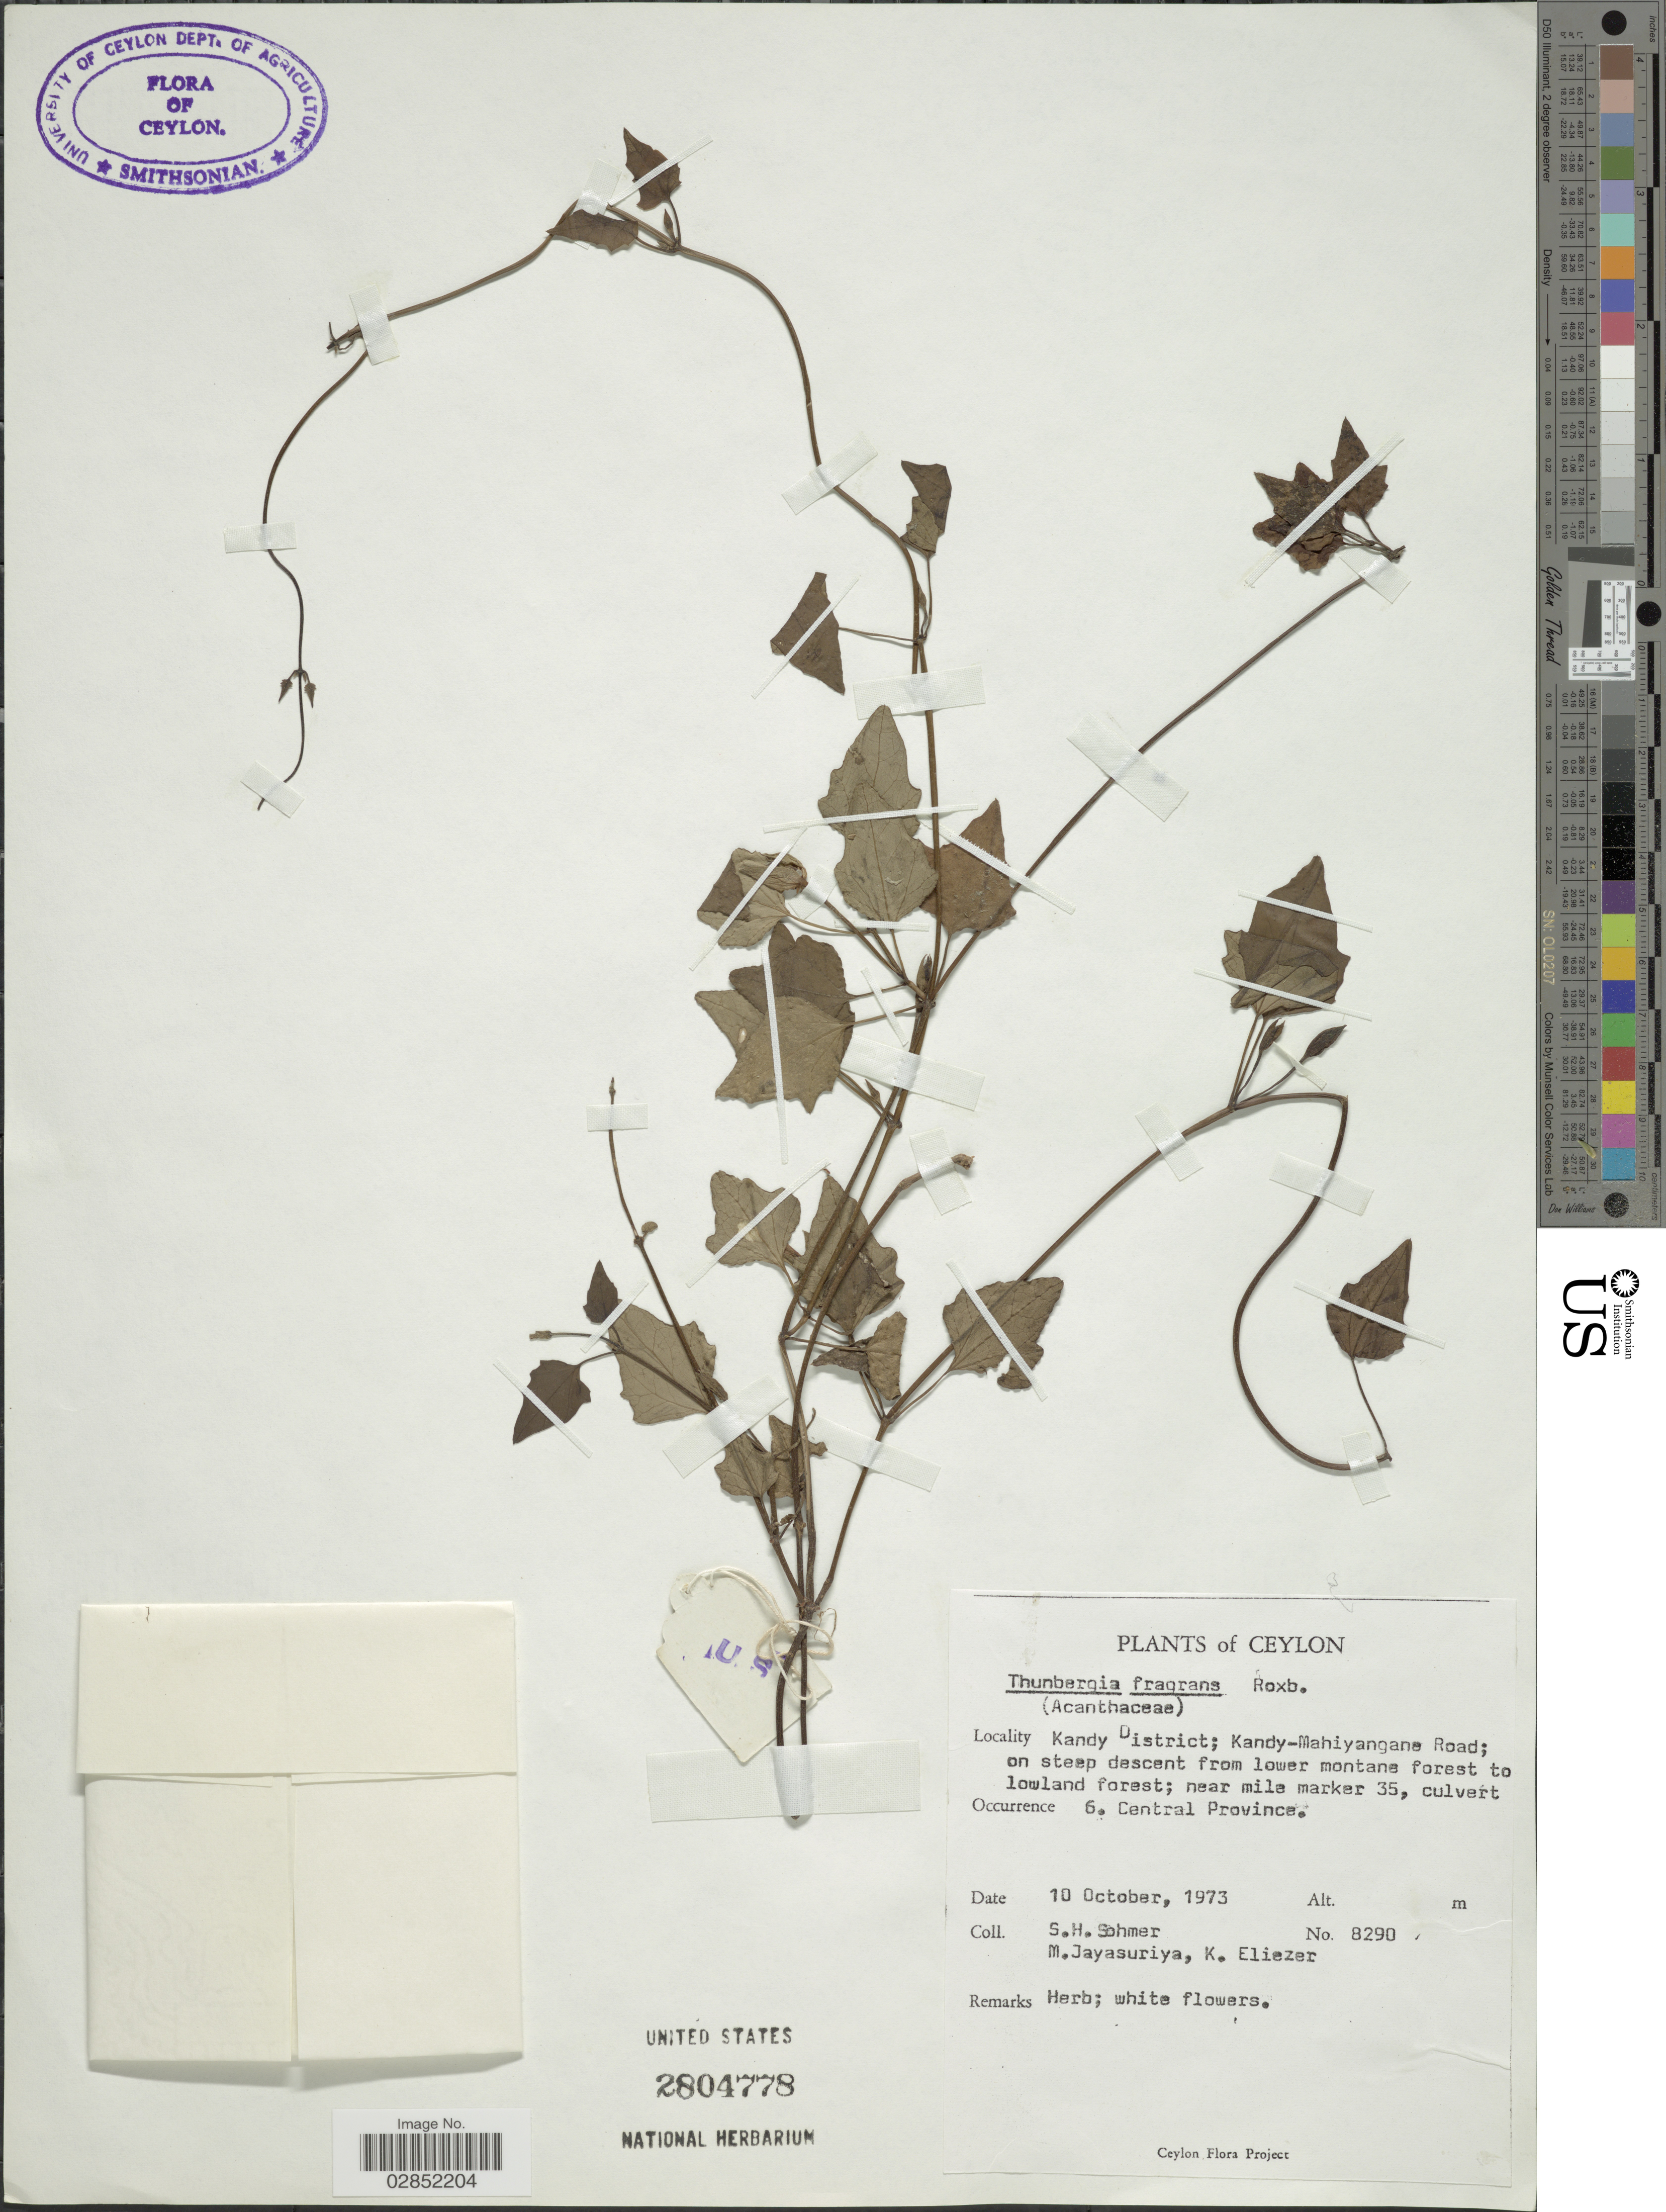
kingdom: Plantae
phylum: Tracheophyta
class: Magnoliopsida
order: Lamiales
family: Acanthaceae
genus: Thunbergia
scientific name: Thunbergia fragrans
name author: Roxb.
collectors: S. H. Sohmer, M. Jayasuriya & K. Eliezer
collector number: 8290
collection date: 1973-10-10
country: Sri Lanka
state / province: Central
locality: Ceylon. Kandy District; Kandy-Mahiyangane Road. Near mile marker 35, culvert 6.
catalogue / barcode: US 2804778